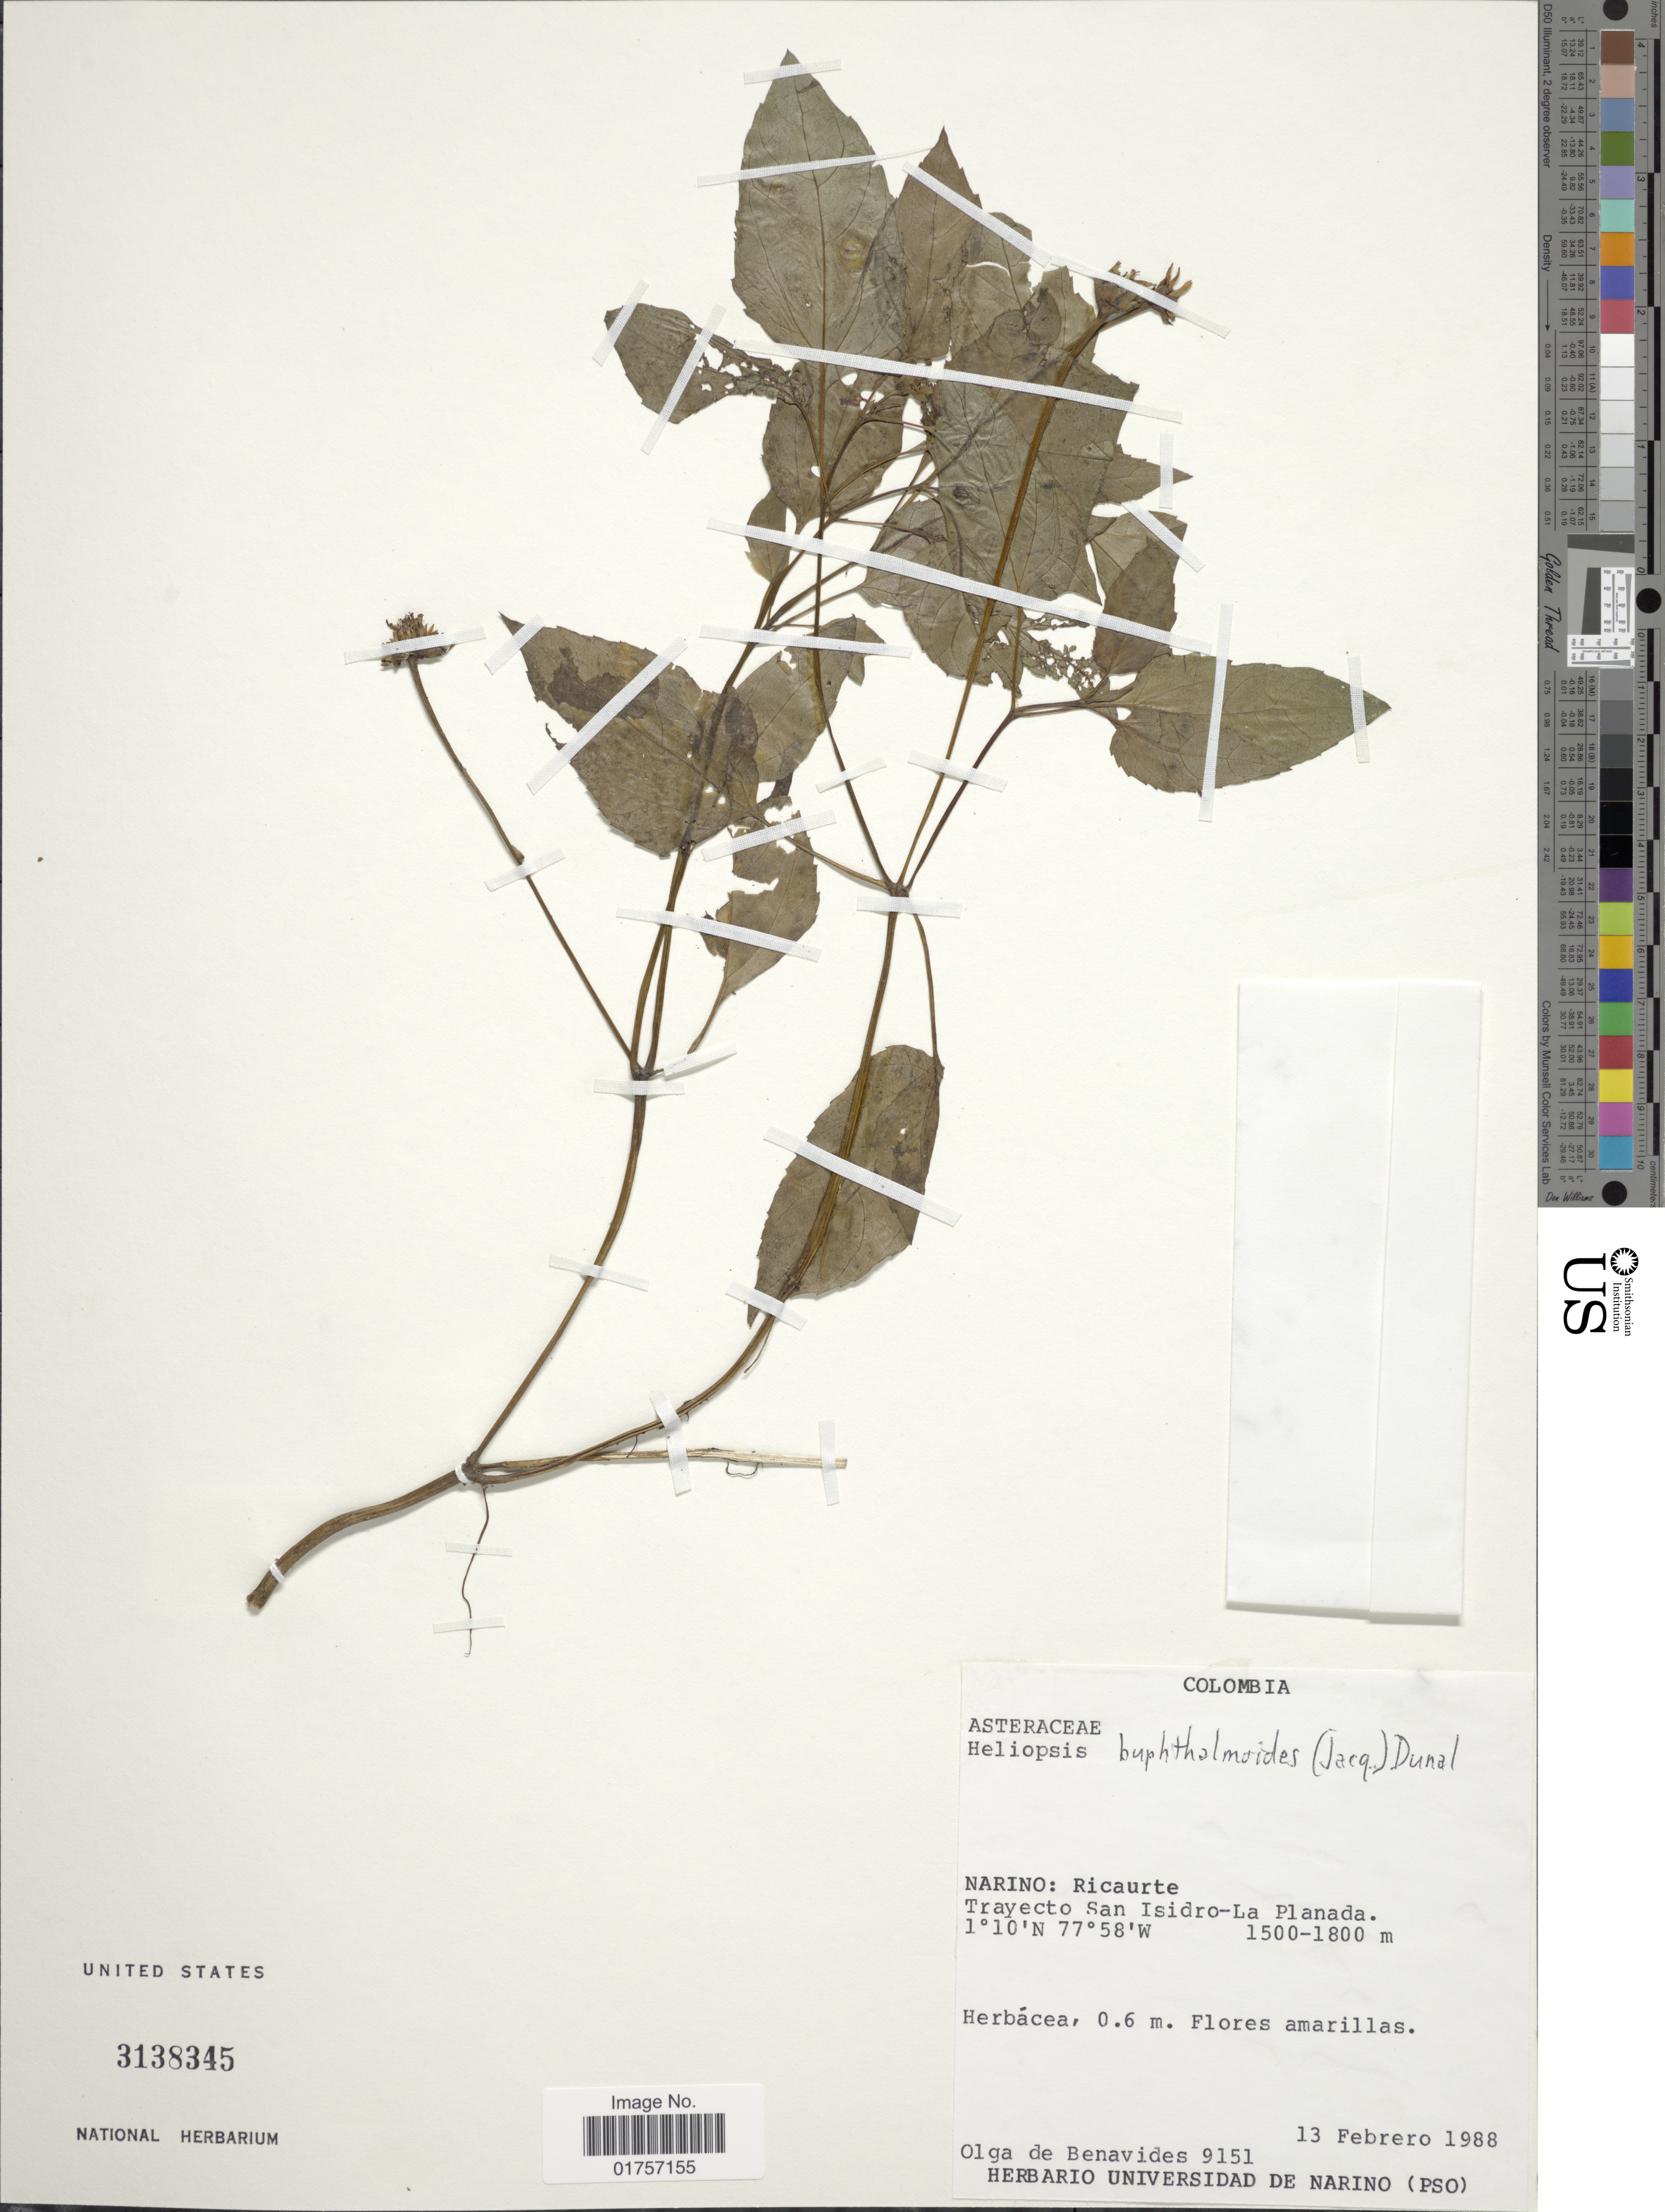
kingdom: Plantae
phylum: Tracheophyta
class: Magnoliopsida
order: Asterales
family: Asteraceae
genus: Heliopsis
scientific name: Heliopsis buphthalmoides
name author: (Jacq.) Dunal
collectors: Olga S. de Benavides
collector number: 9151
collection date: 1988-02-13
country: Colombia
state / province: Nariño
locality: Ricaurte. Trayecto San Isidro-La Planada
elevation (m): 1500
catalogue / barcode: US 3138345